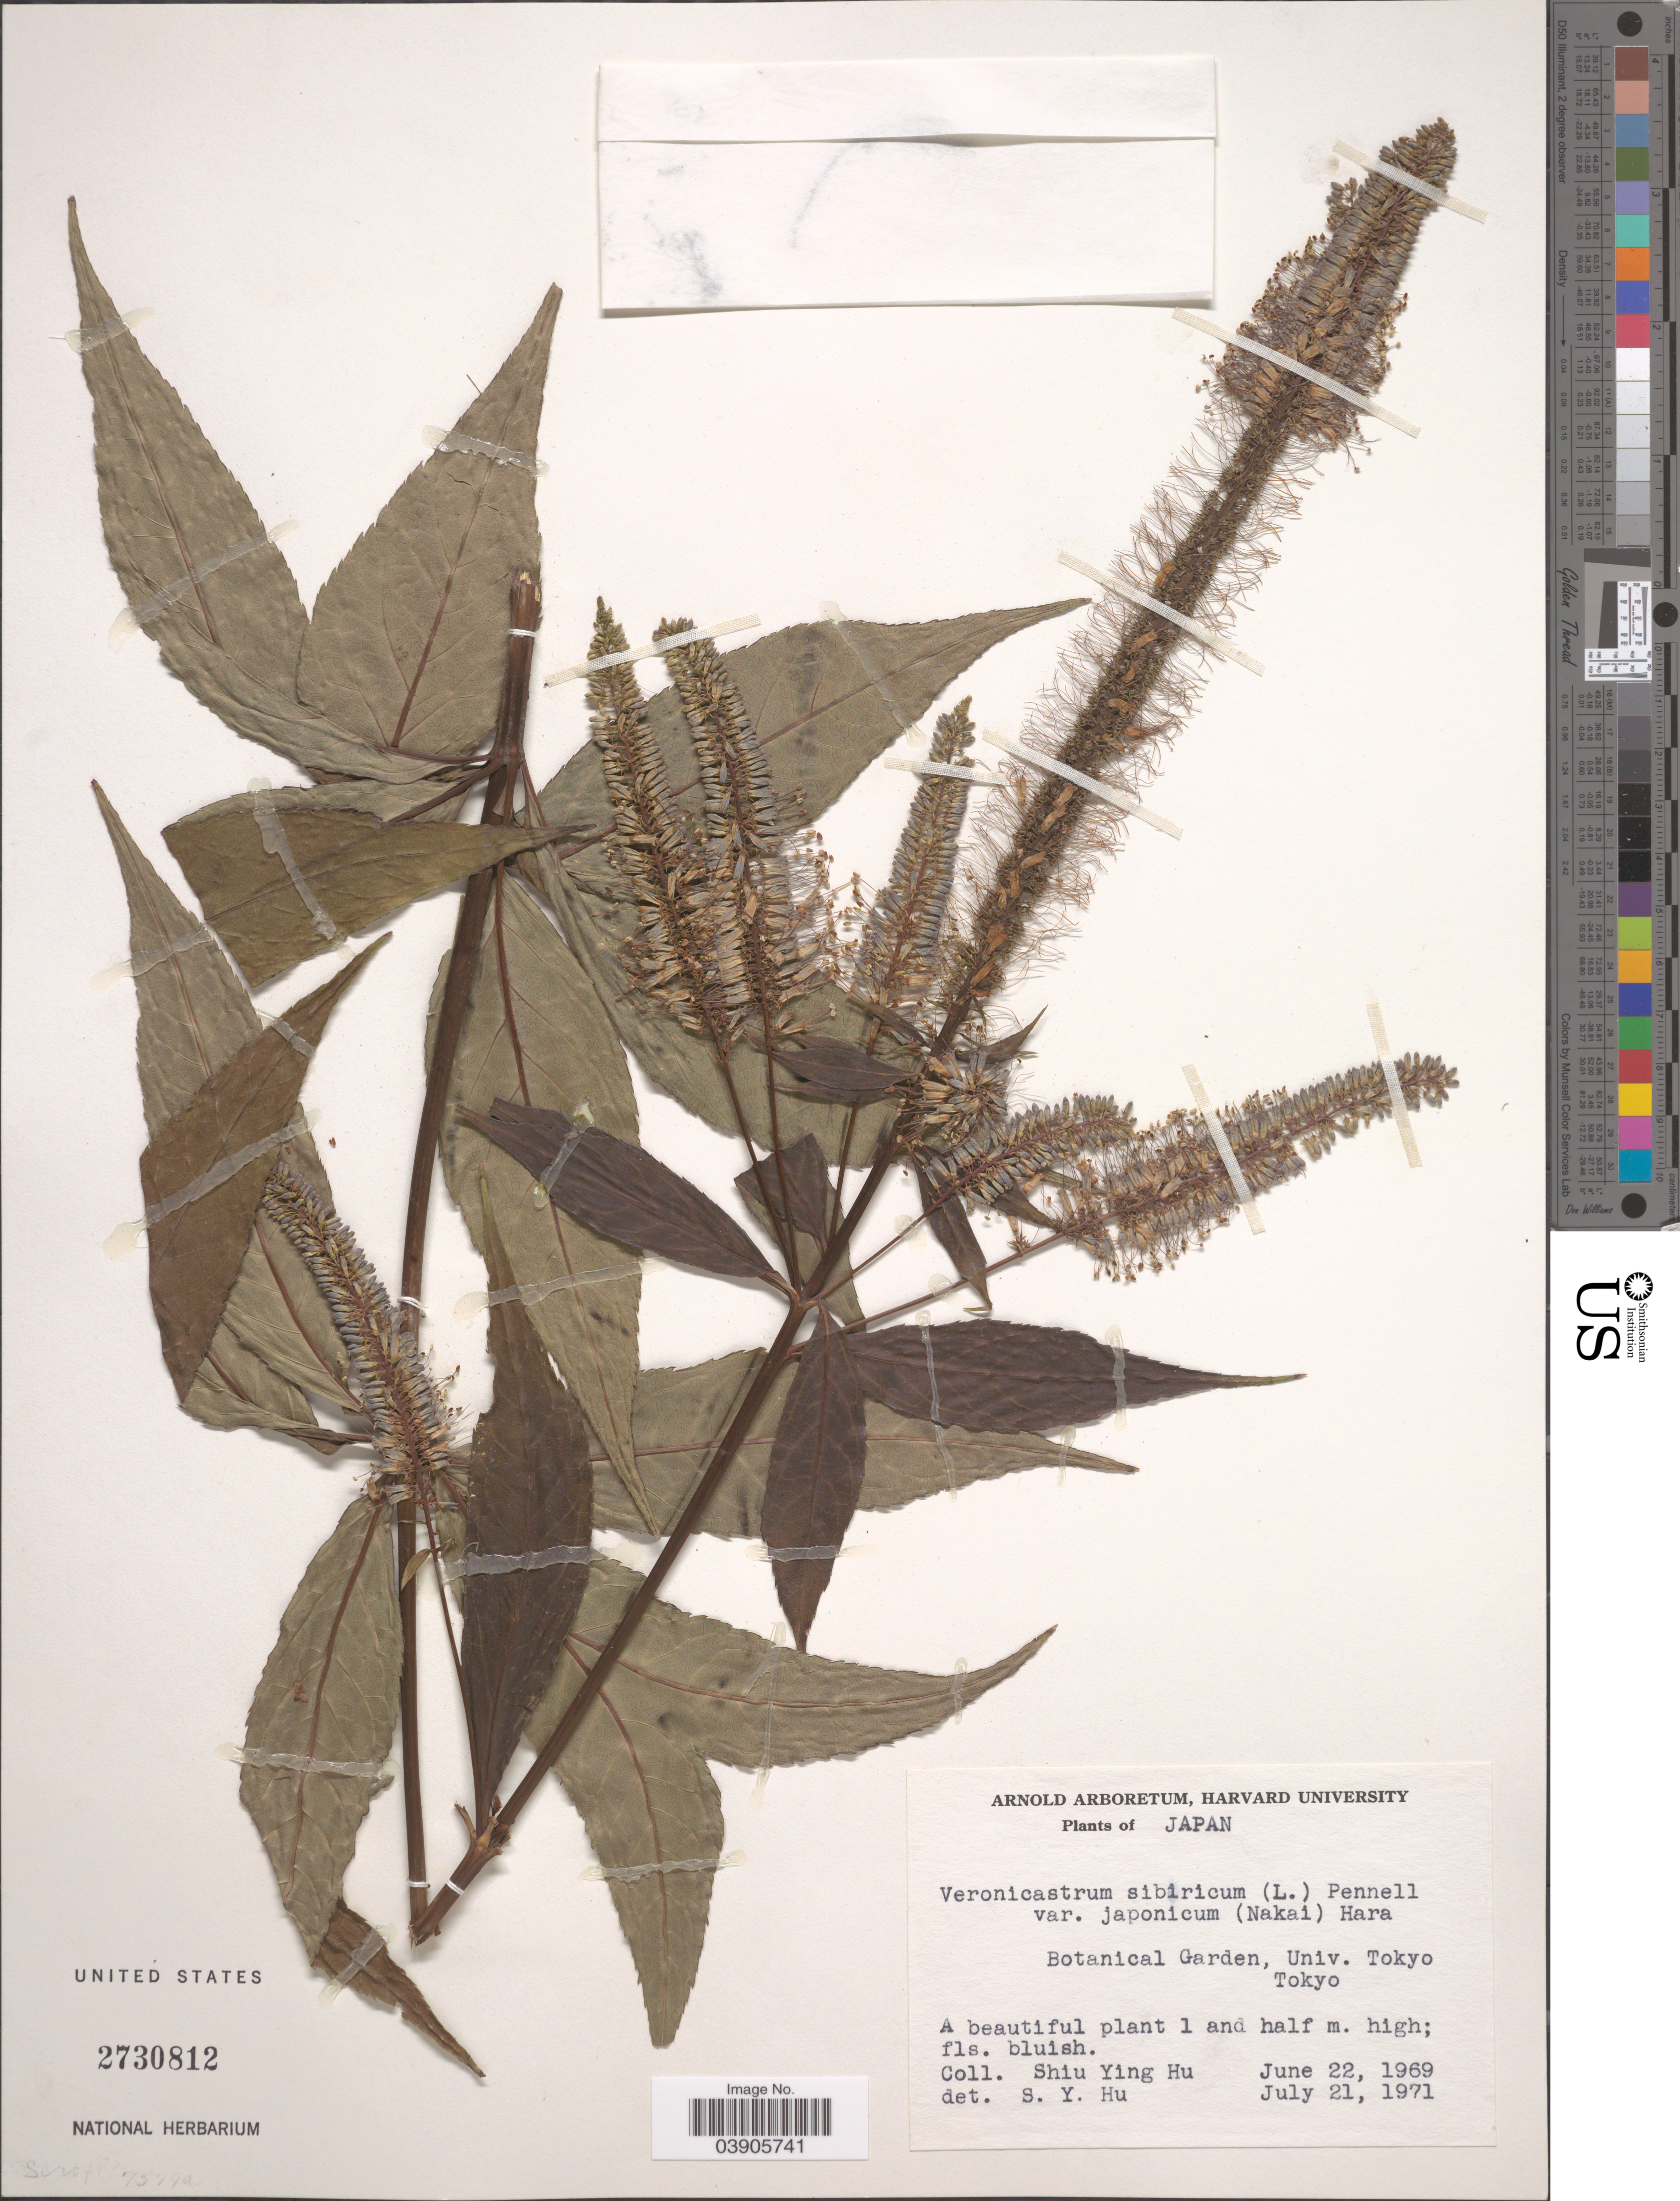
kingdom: Plantae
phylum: Tracheophyta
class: Magnoliopsida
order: Lamiales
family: Plantaginaceae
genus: Veronicastrum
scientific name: Veronicastrum sibiricum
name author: (L.) Pennell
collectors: S. Y. Hu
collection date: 1969-06-22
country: Japan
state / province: Tokyo, Federal City of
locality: Botanical Garden, Univ. Tokyo. Tokyo.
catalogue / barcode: US 2730812